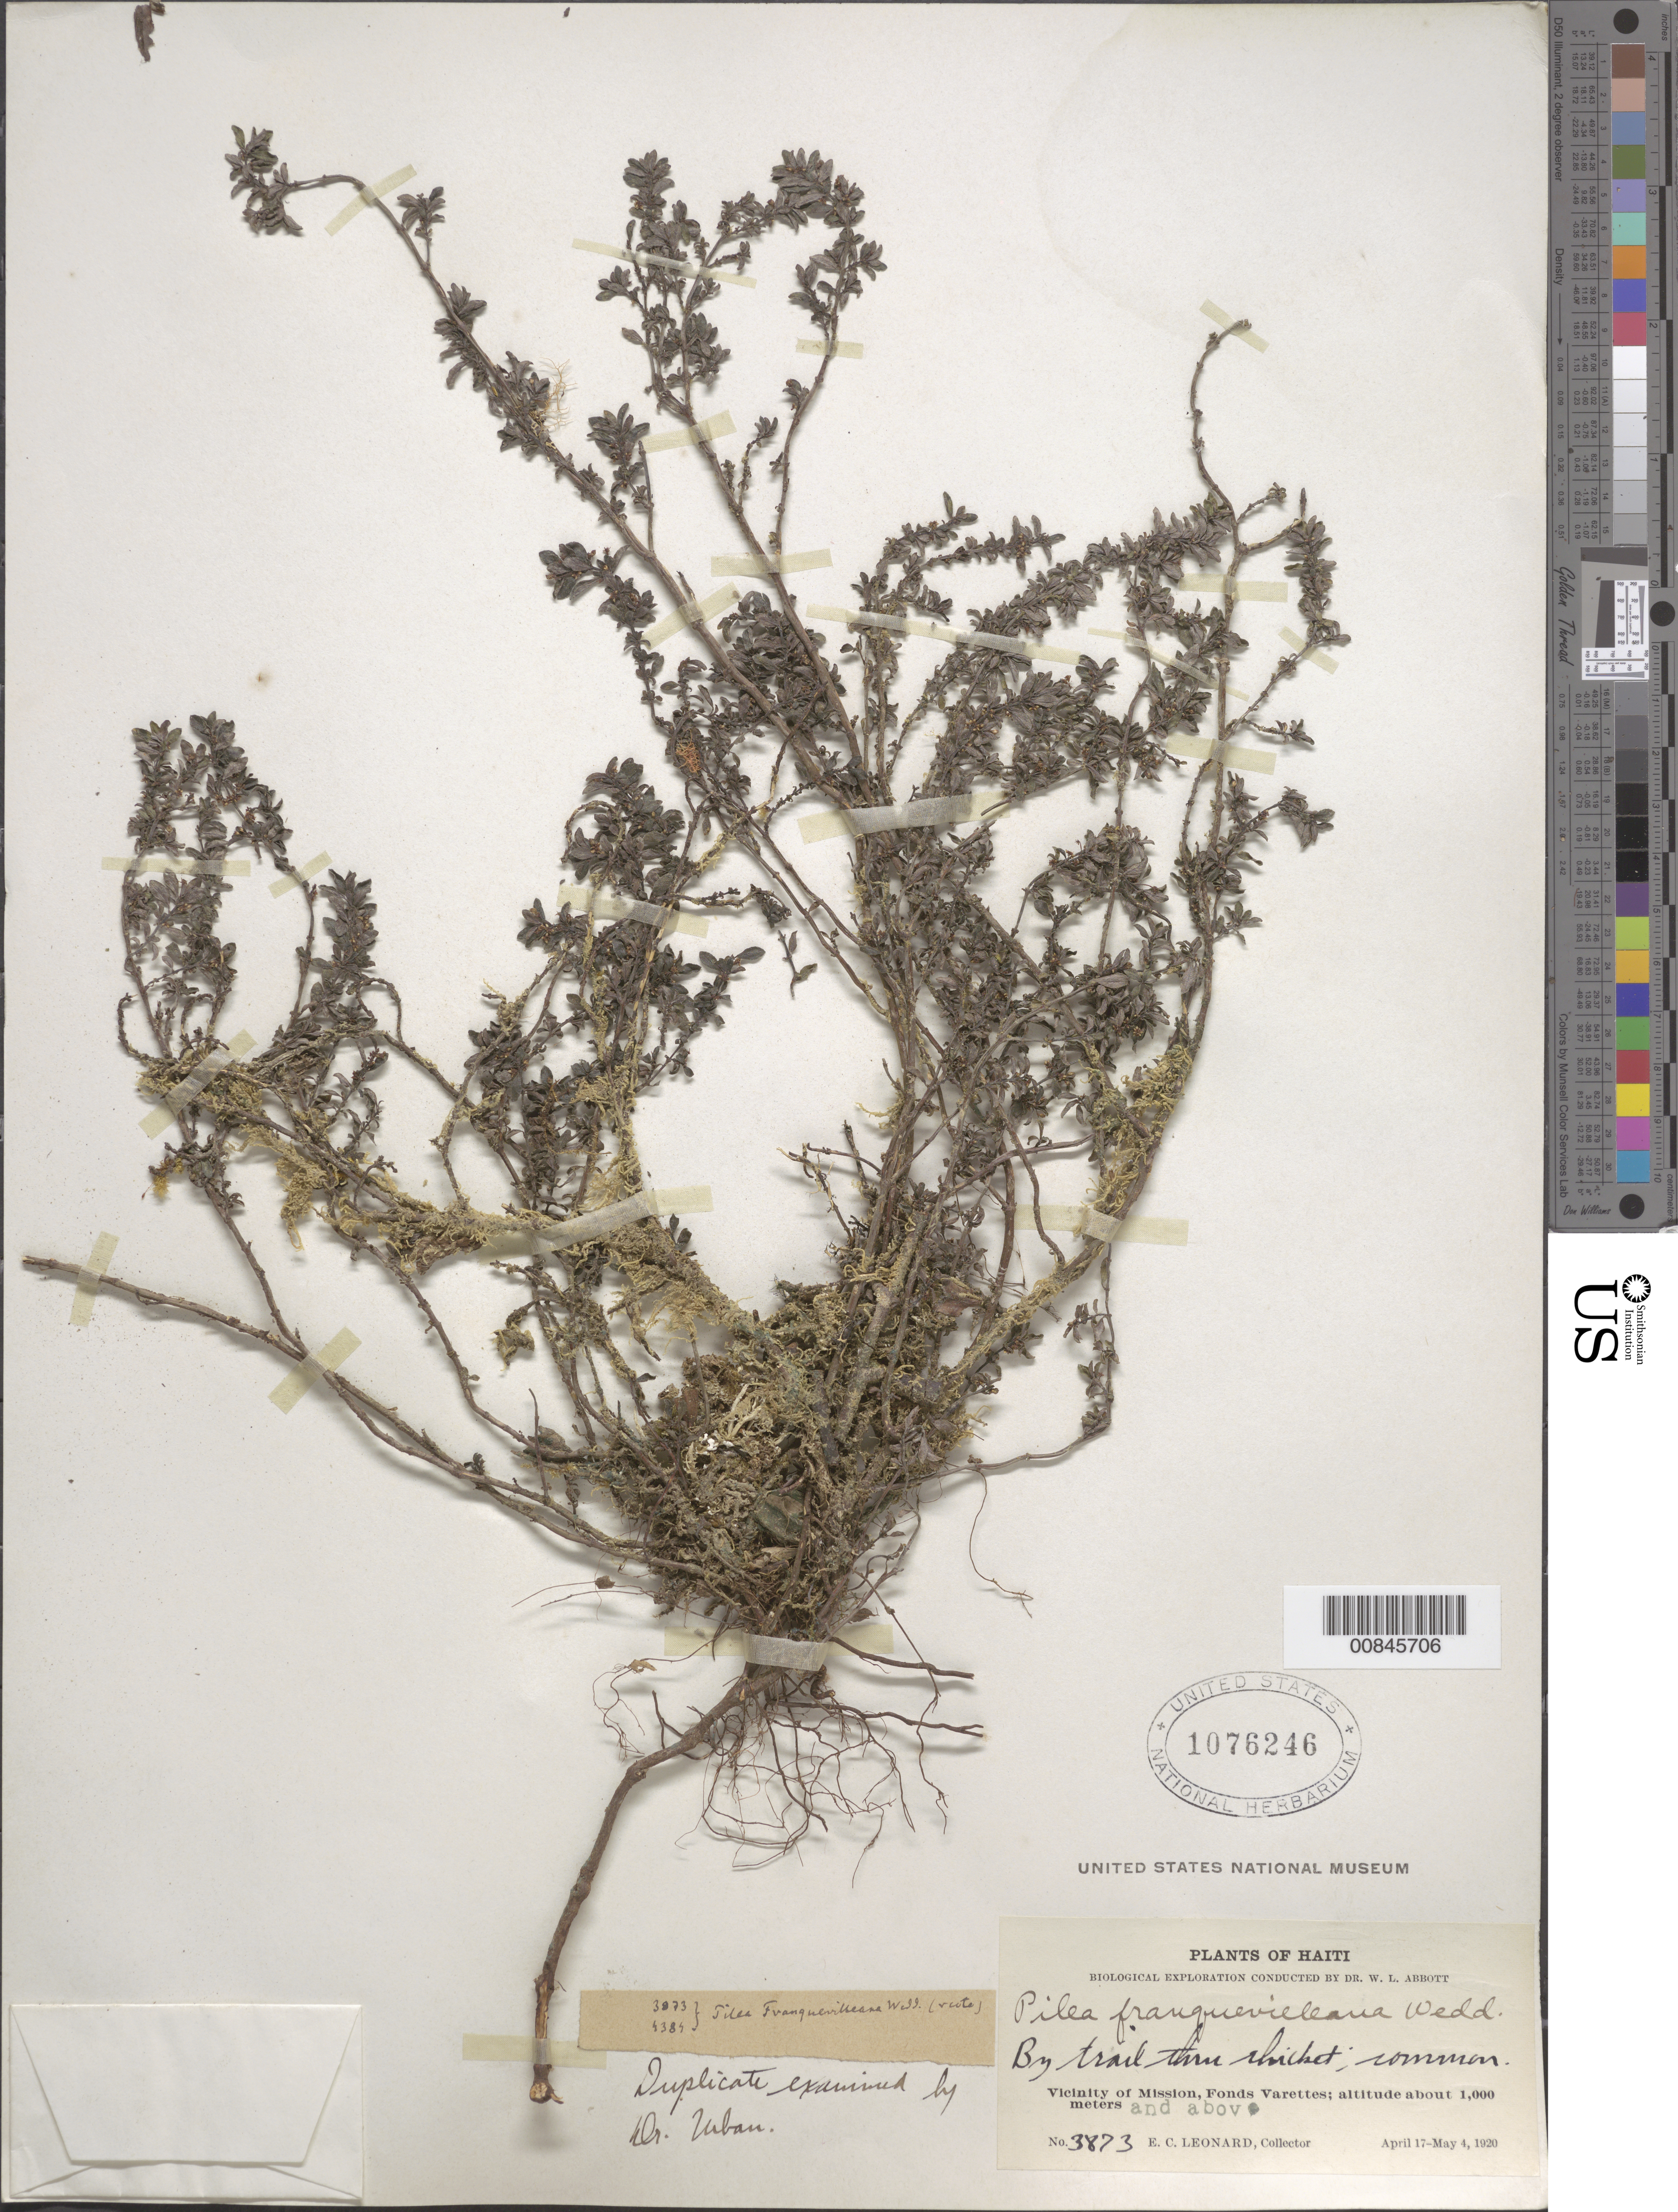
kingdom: Plantae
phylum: Tracheophyta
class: Magnoliopsida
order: Rosales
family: Urticaceae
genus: Pilea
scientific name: Pilea franquevilleana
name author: Wedd.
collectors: E. C. Leonard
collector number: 3873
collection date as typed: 17 Apr 1920 to 04 May 1920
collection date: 1920-04-17/1920-05-04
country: Haiti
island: Hispaniola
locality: Vicinity of Mission, Fonds Varettes. By trail thru thicket.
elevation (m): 1000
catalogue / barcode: US 1076246